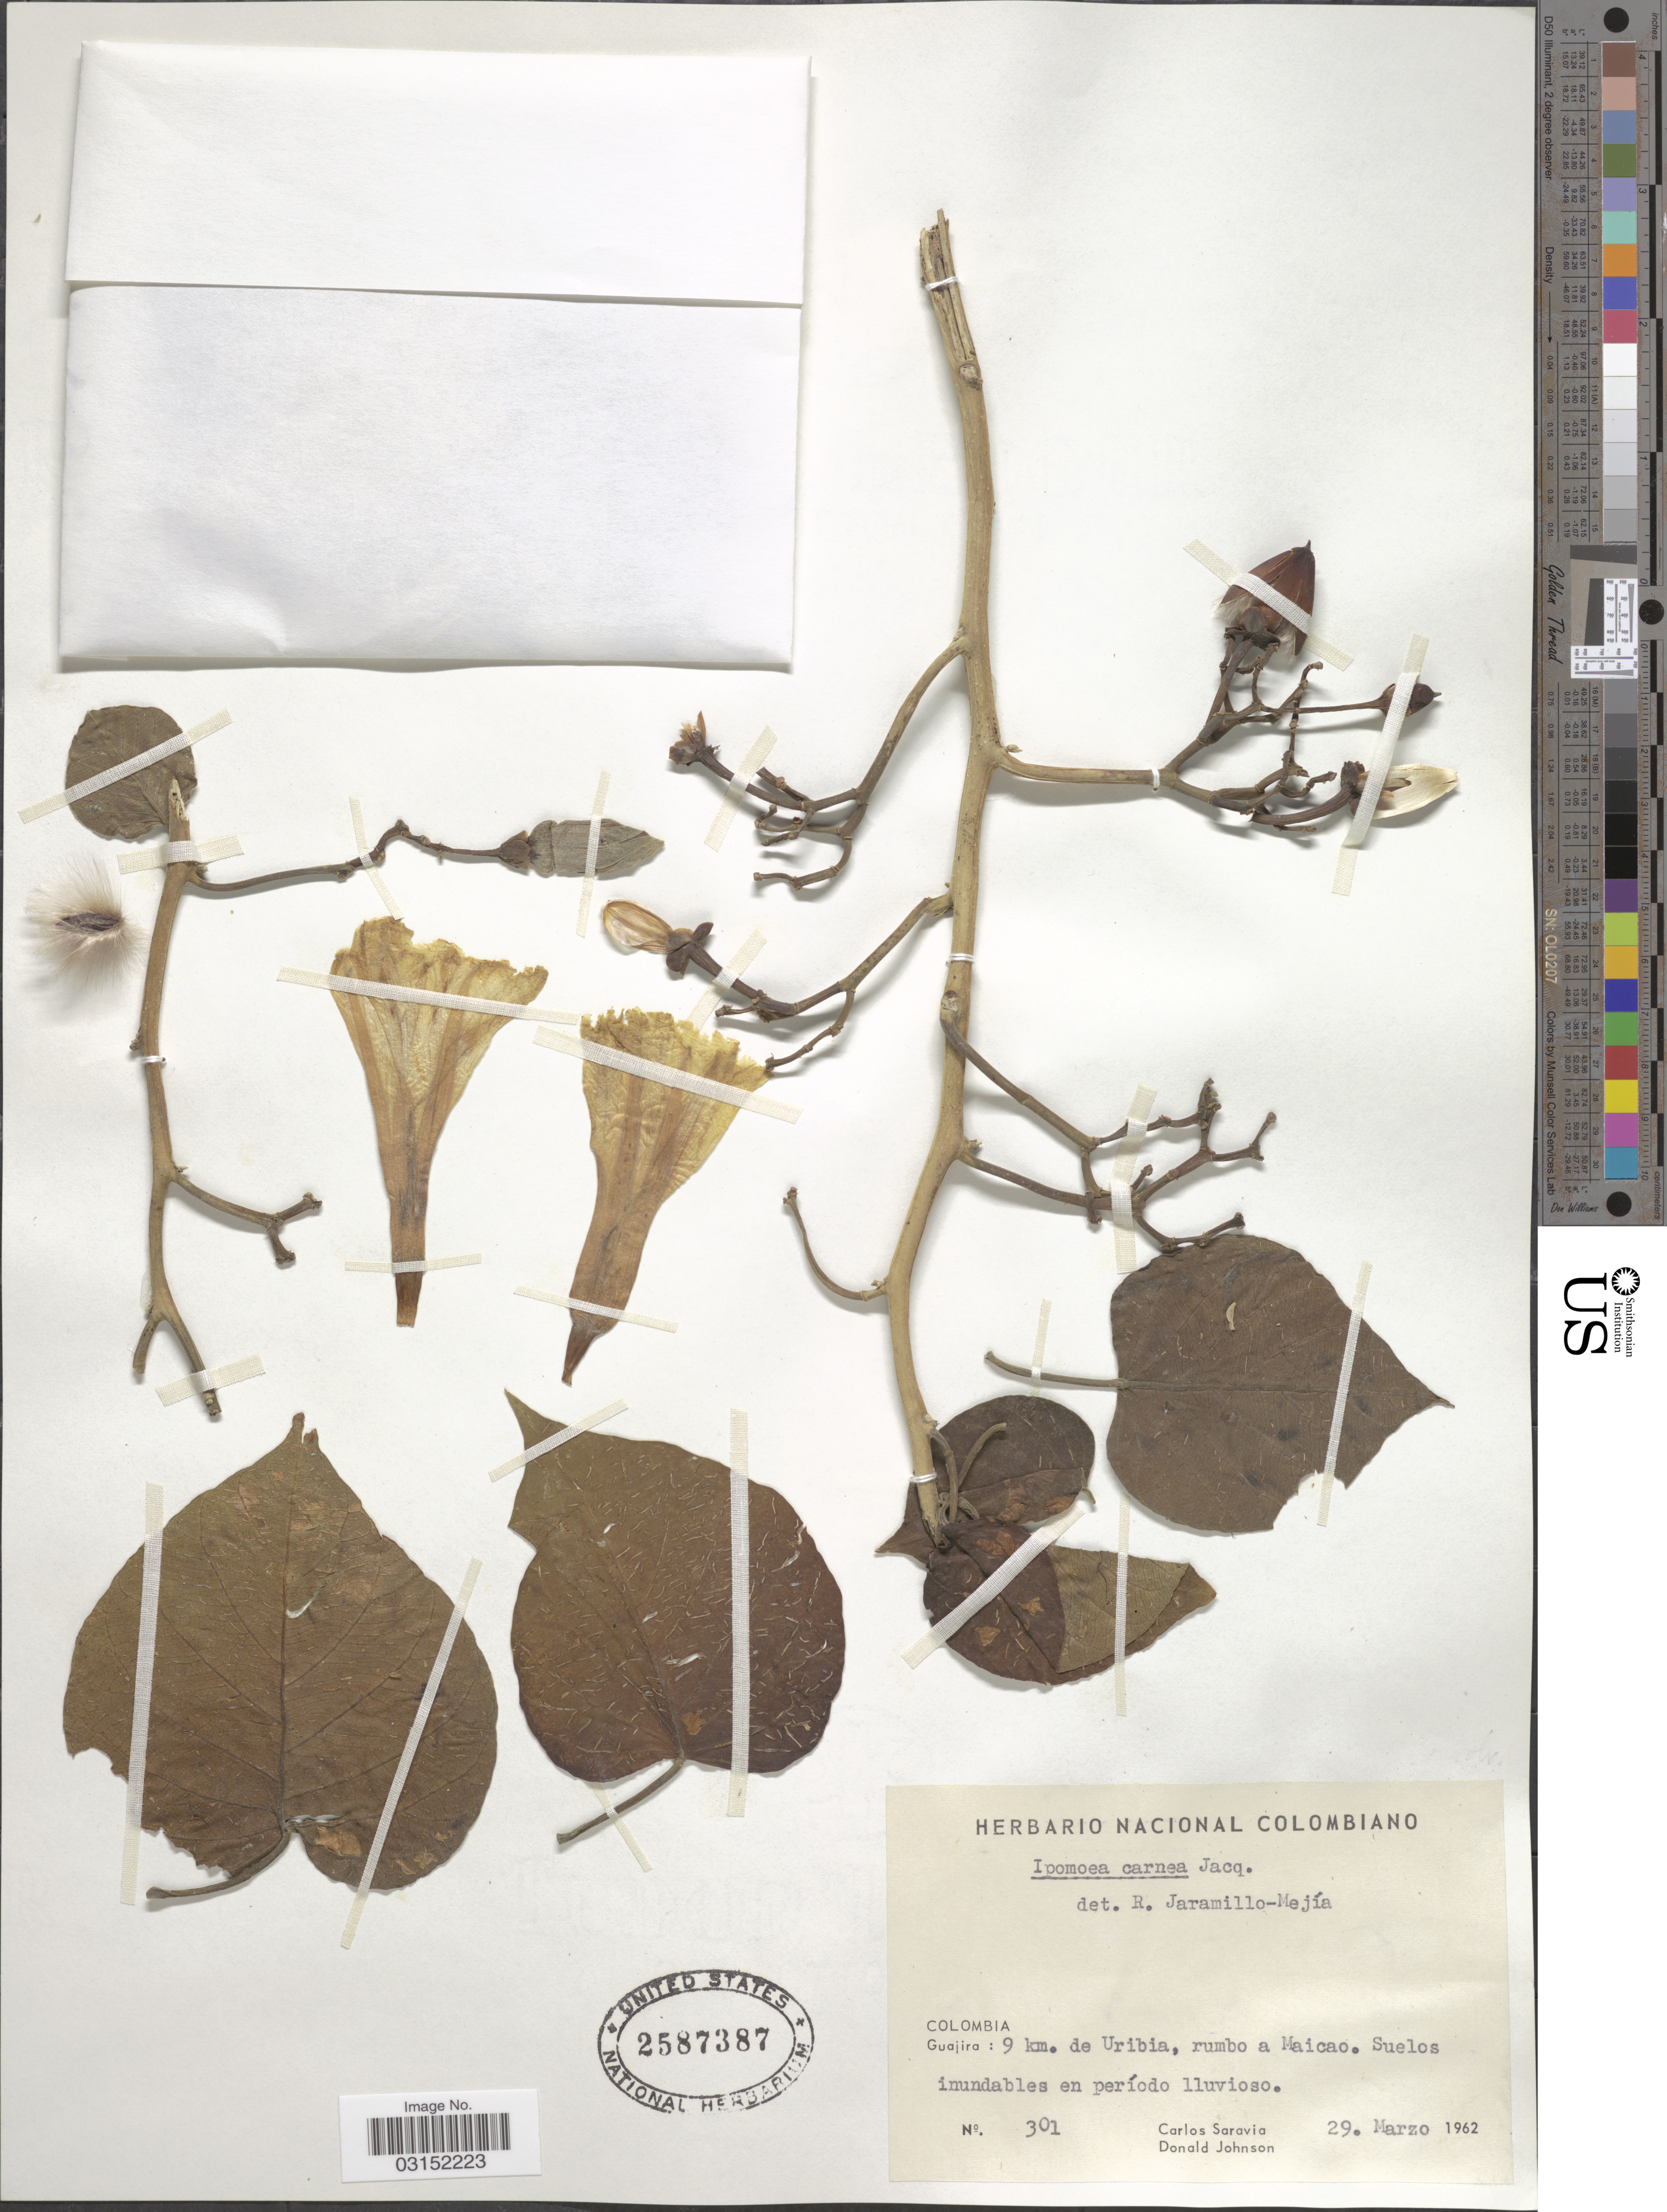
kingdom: Plantae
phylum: Tracheophyta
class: Magnoliopsida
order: Solanales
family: Convolvulaceae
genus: Ipomoea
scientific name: Ipomoea carnea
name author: Jacq.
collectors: C. Saravia & D. Johnson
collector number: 301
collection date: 1962-03-29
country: Colombia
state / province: La Guajira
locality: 9 km. de Uribia, rumbo a Maicao. Suelos iundables en periódo lluvioso.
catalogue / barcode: US 2587387